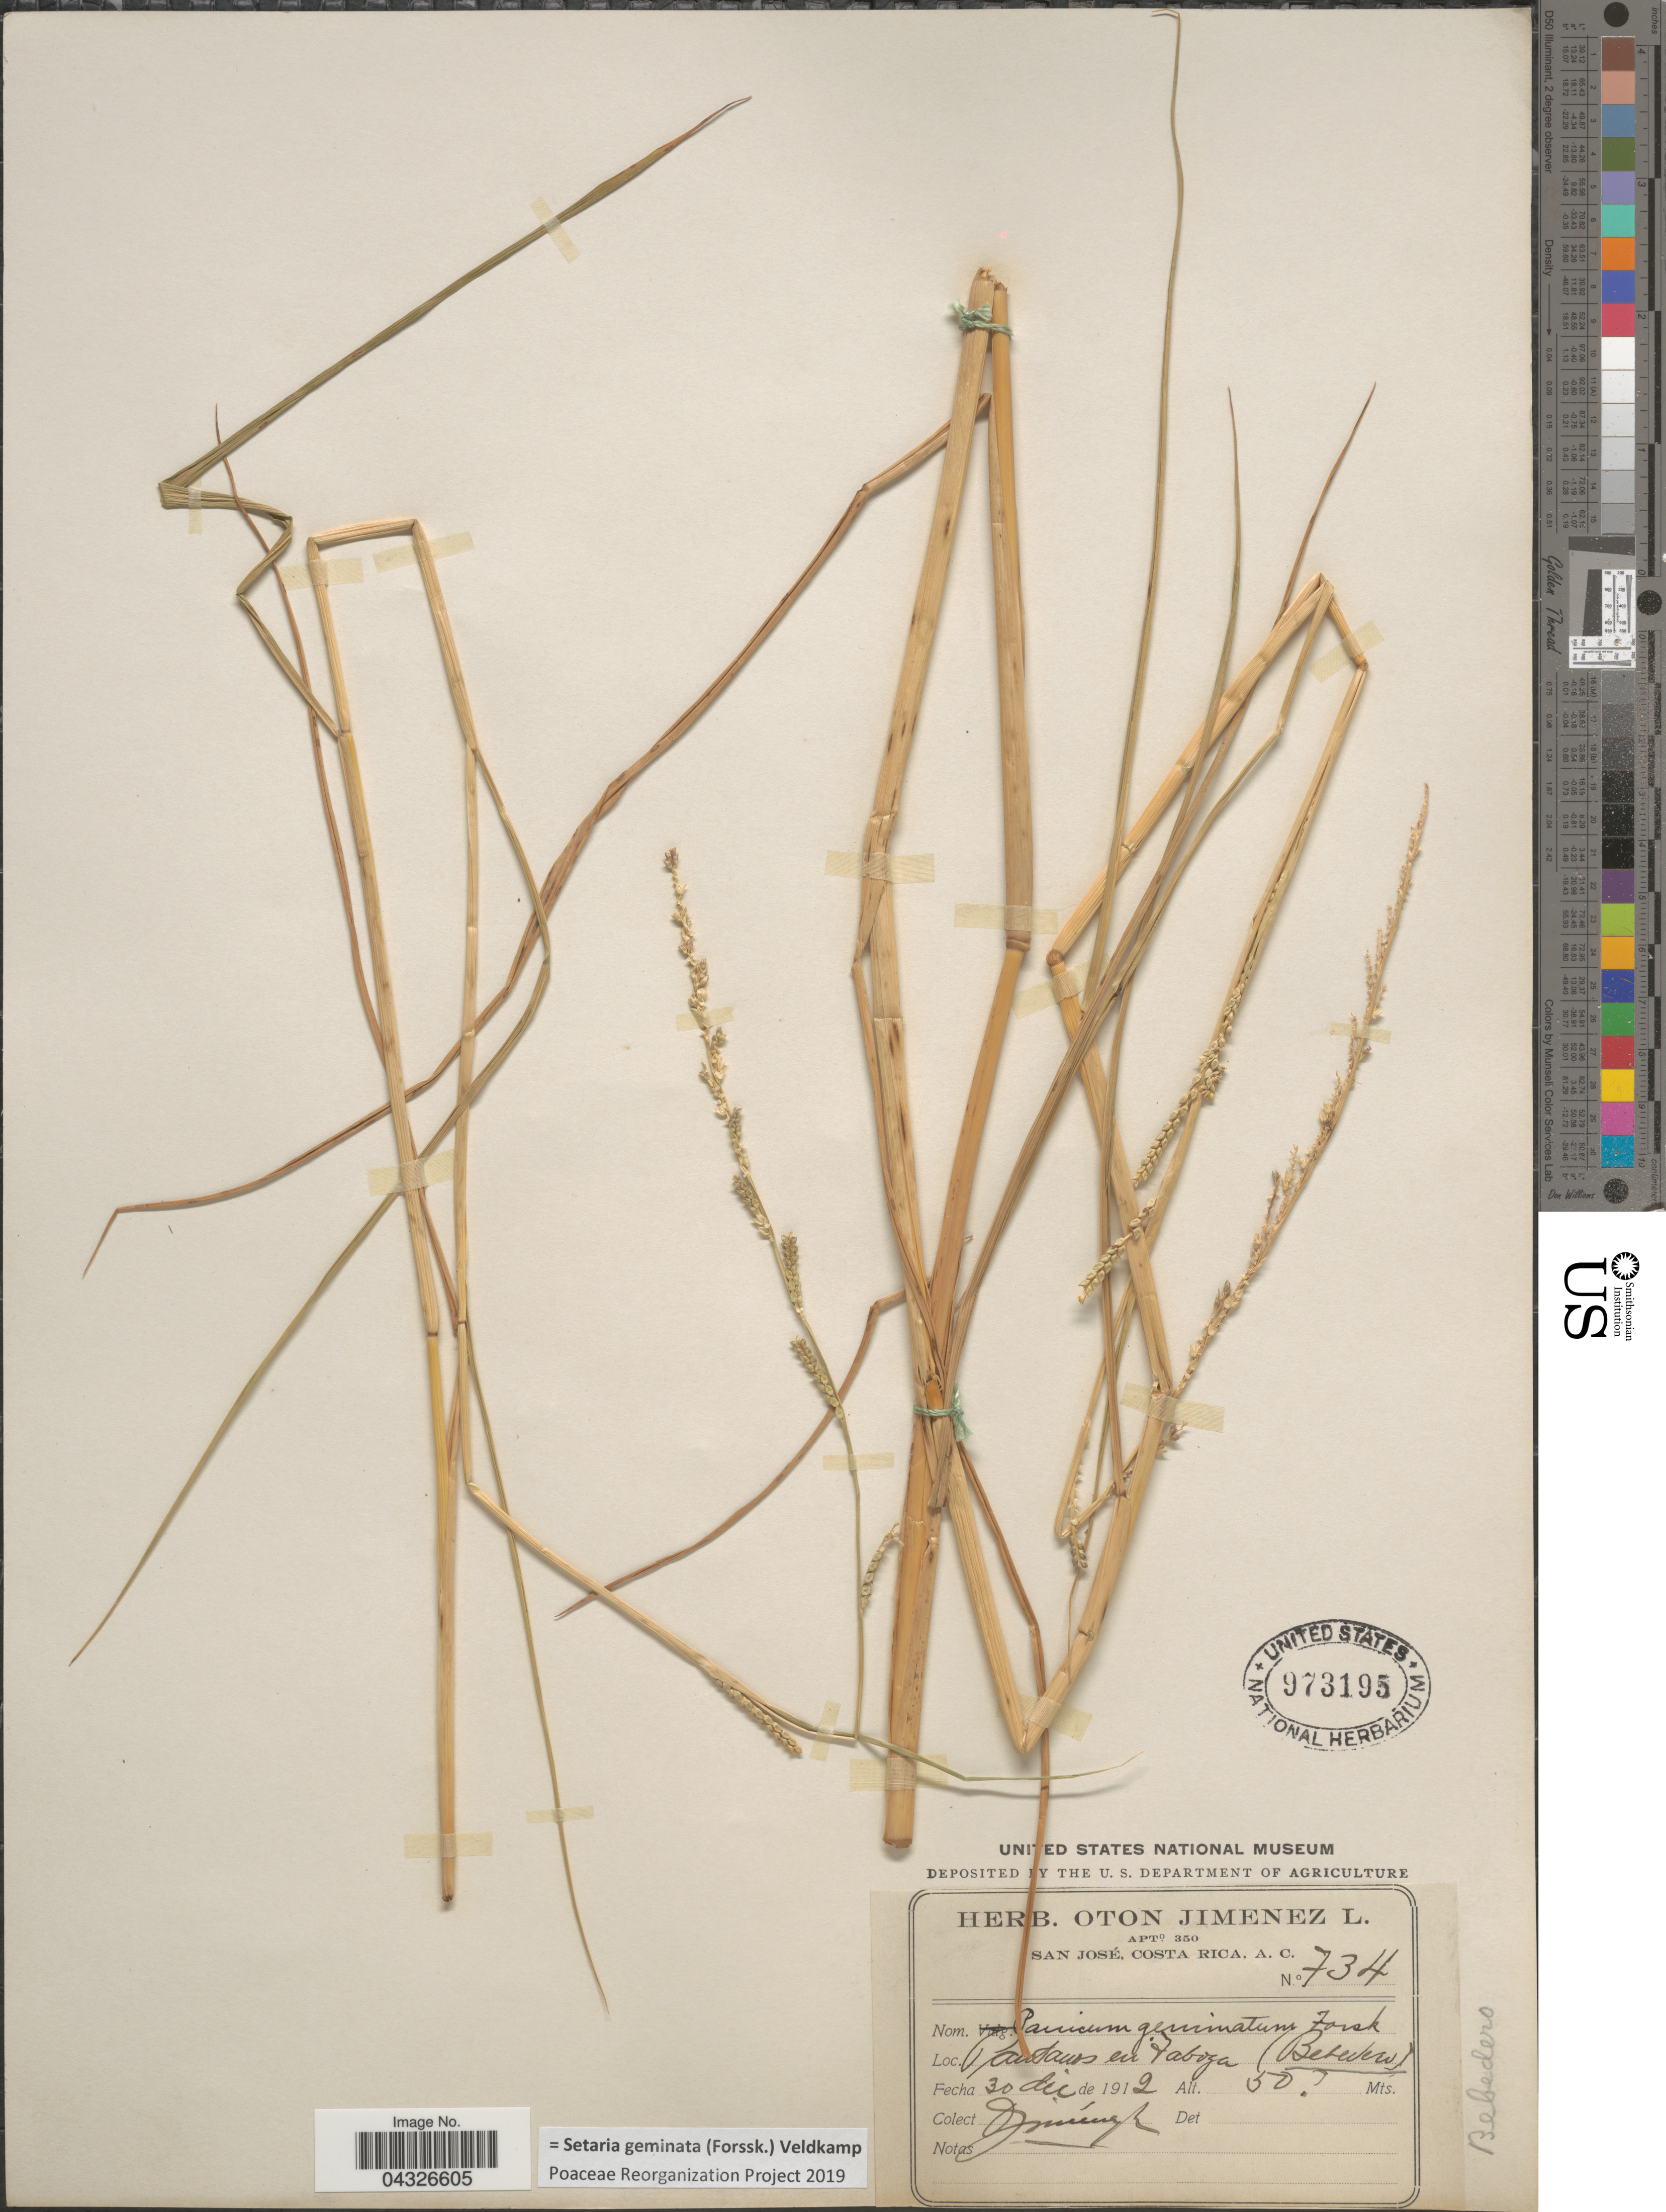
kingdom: Plantae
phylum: Tracheophyta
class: Liliopsida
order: Poales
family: Poaceae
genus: Setaria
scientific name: Setaria geminata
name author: (Forssk.) Veldkamp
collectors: O. Jiménez L.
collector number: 734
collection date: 1912-12-30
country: Panama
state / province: Panamá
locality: Pantanos en Taboga.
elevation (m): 50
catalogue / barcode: US 973195